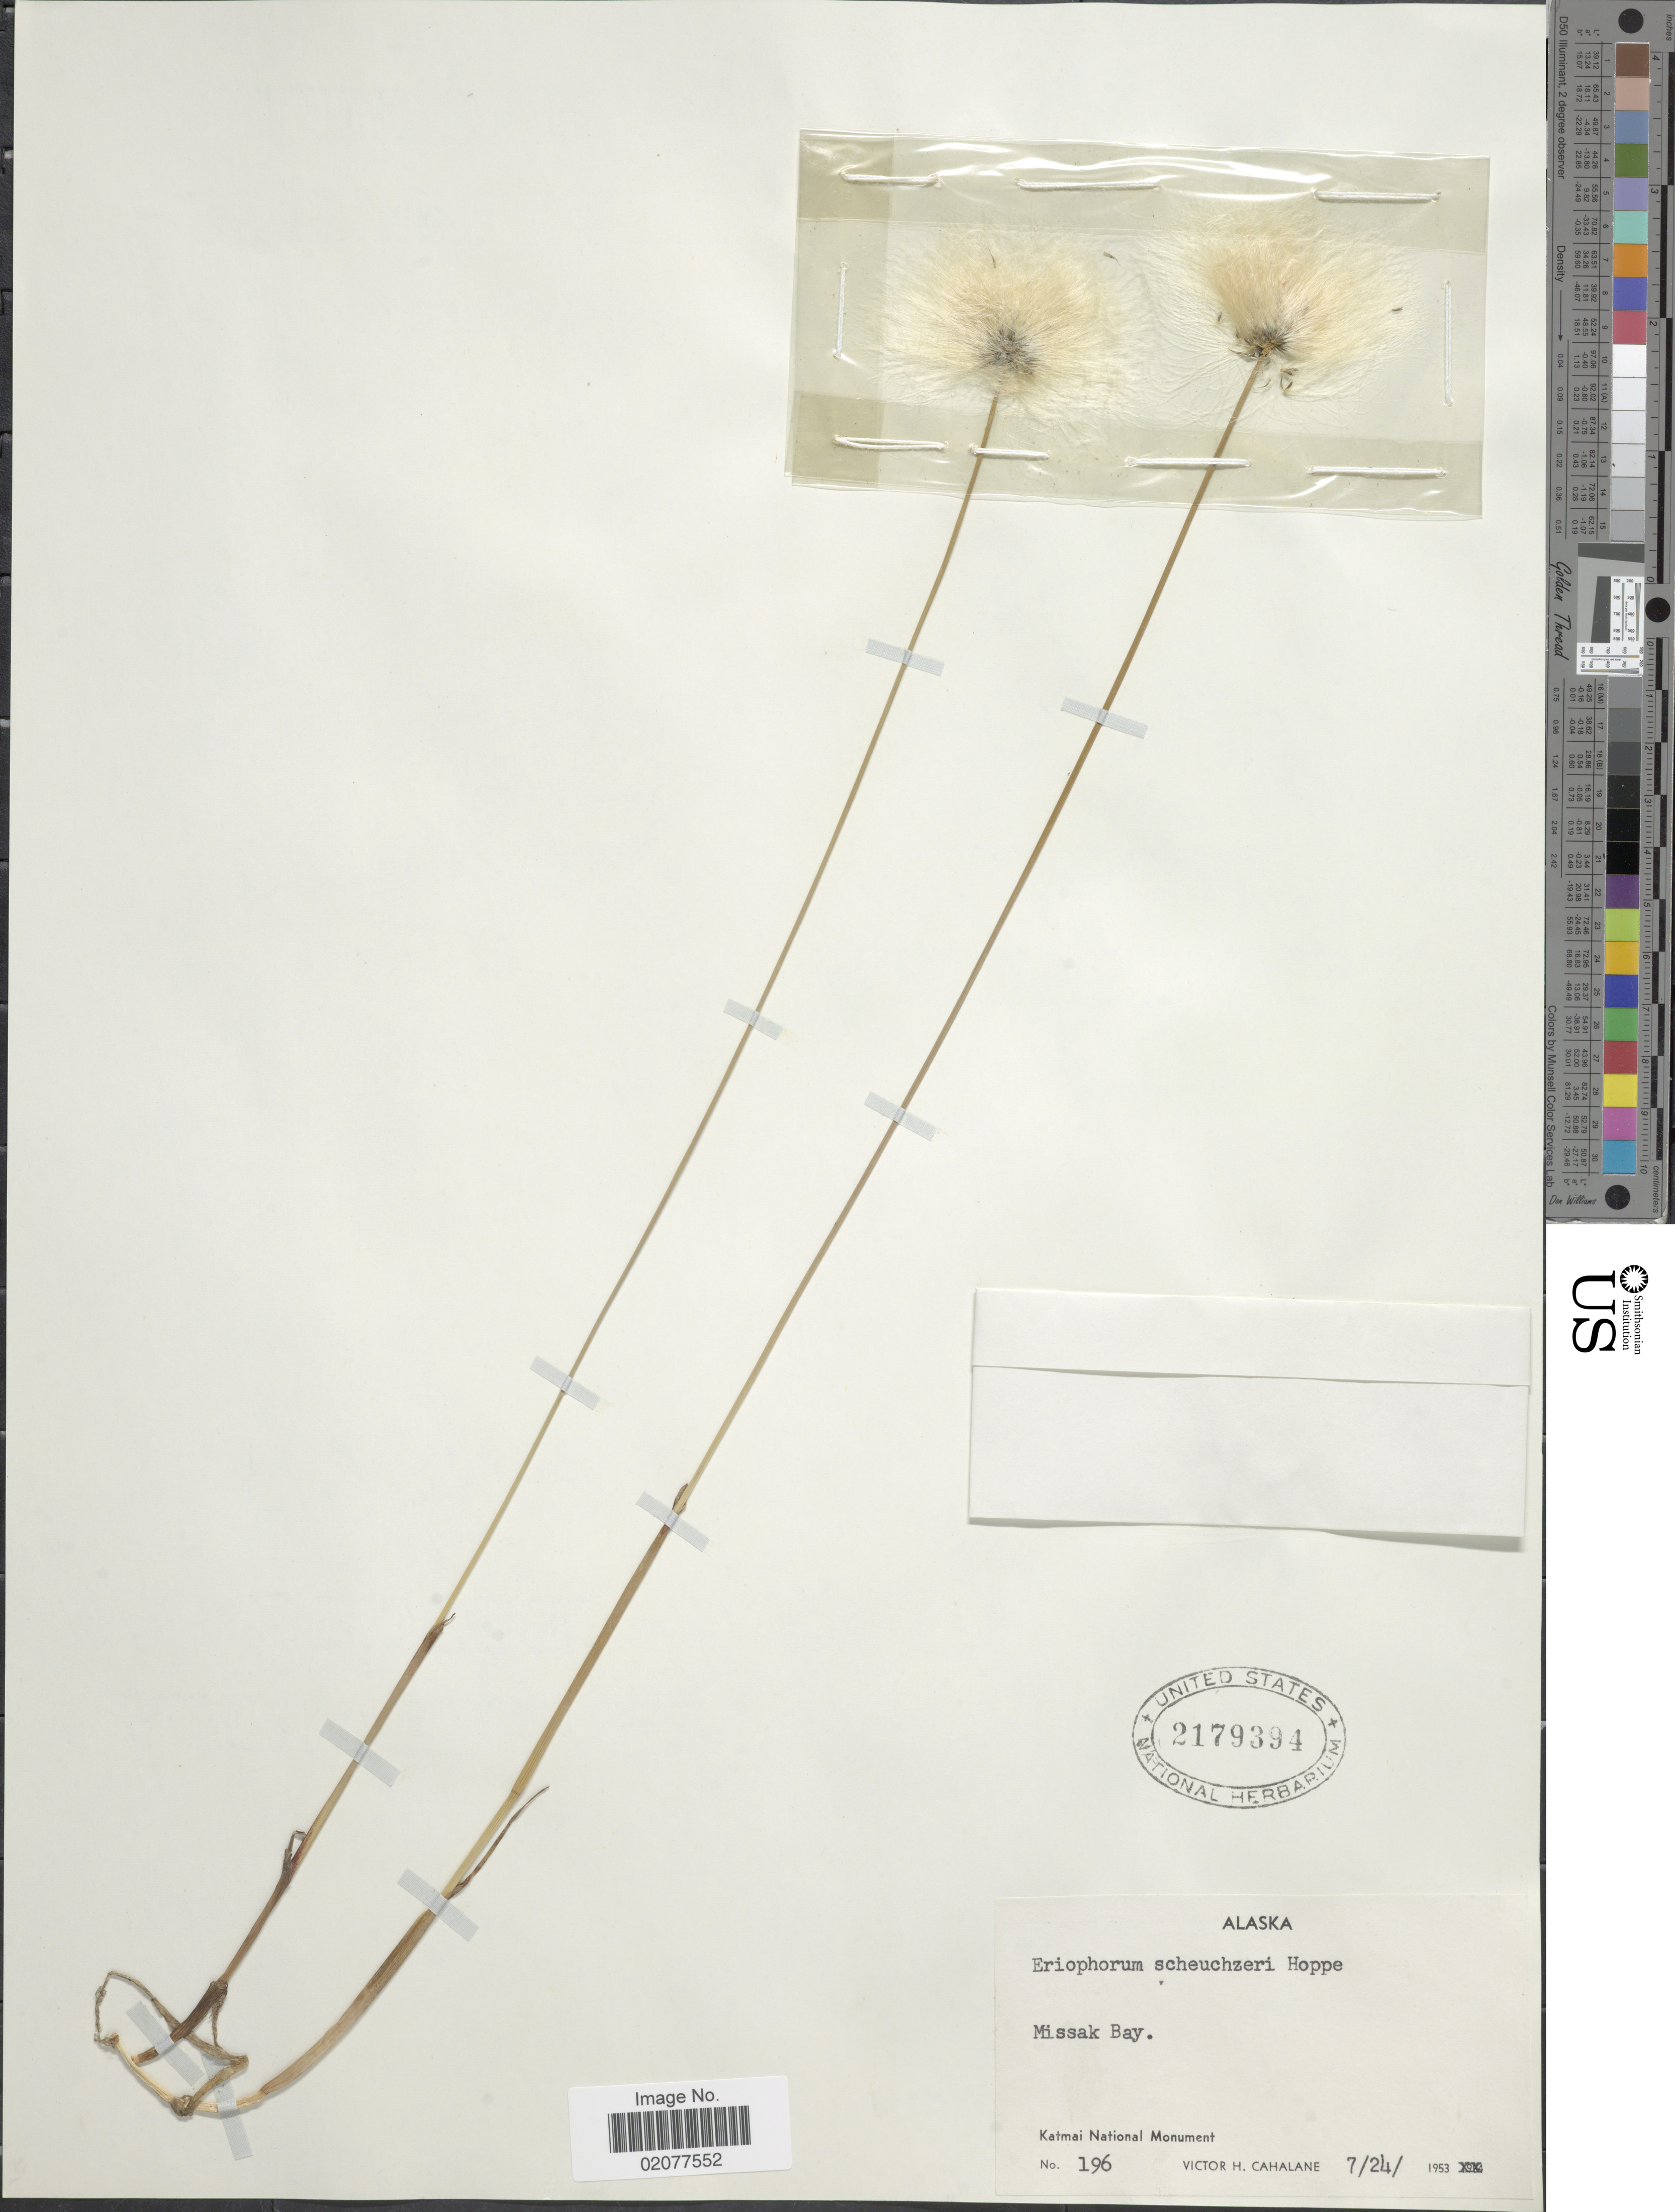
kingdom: Plantae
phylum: Tracheophyta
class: Liliopsida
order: Poales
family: Cyperaceae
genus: Eriophorum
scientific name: Eriophorum scheuchzeri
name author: Hoppe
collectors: V. Cahalane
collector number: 196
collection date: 1953-07-24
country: United States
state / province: Alaska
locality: Alaska, Katmai National Monument.Missak Bay.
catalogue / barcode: US 2179394